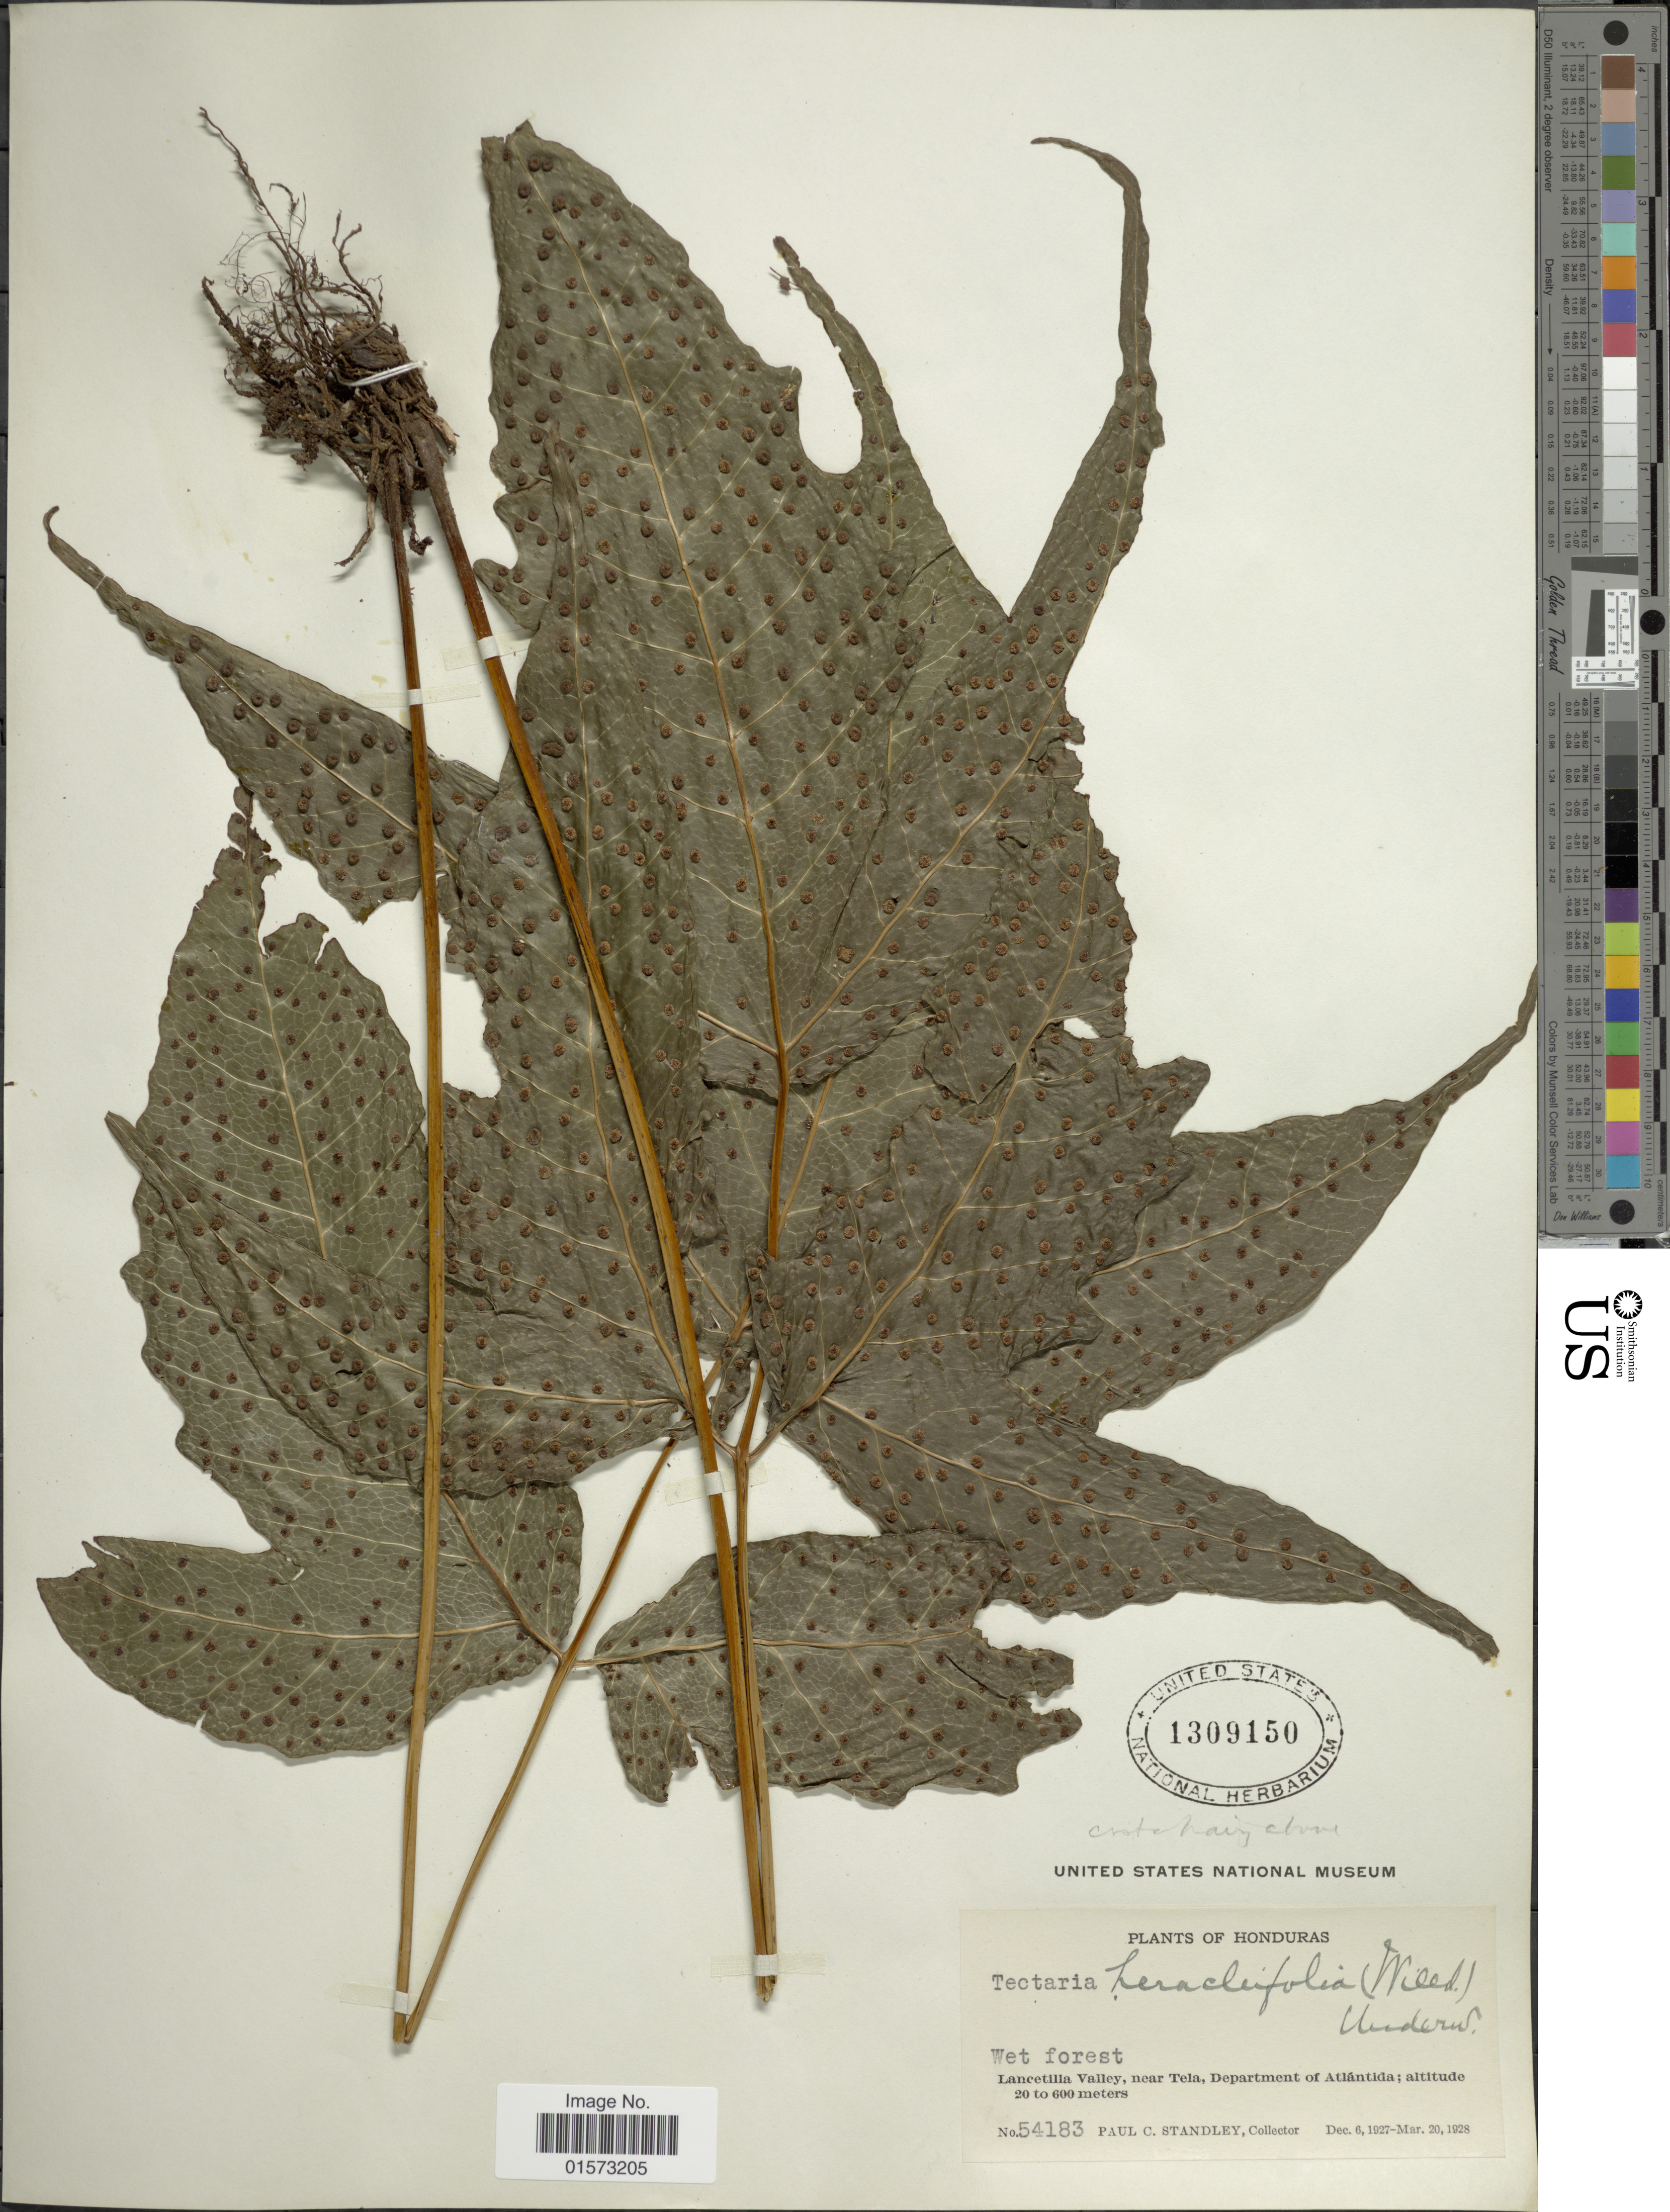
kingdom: Plantae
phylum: Tracheophyta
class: Polypodiopsida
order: Polypodiales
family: Tectariaceae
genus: Tectaria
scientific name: Tectaria heracleifolia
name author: (Willd.) Underw.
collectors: P. C. Standley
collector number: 54183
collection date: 1928-03-20/1928-12-06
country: Honduras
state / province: Atlántida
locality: Lancetilla Valley, near Tela, Department of Atlantida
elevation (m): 20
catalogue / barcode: US 1309150